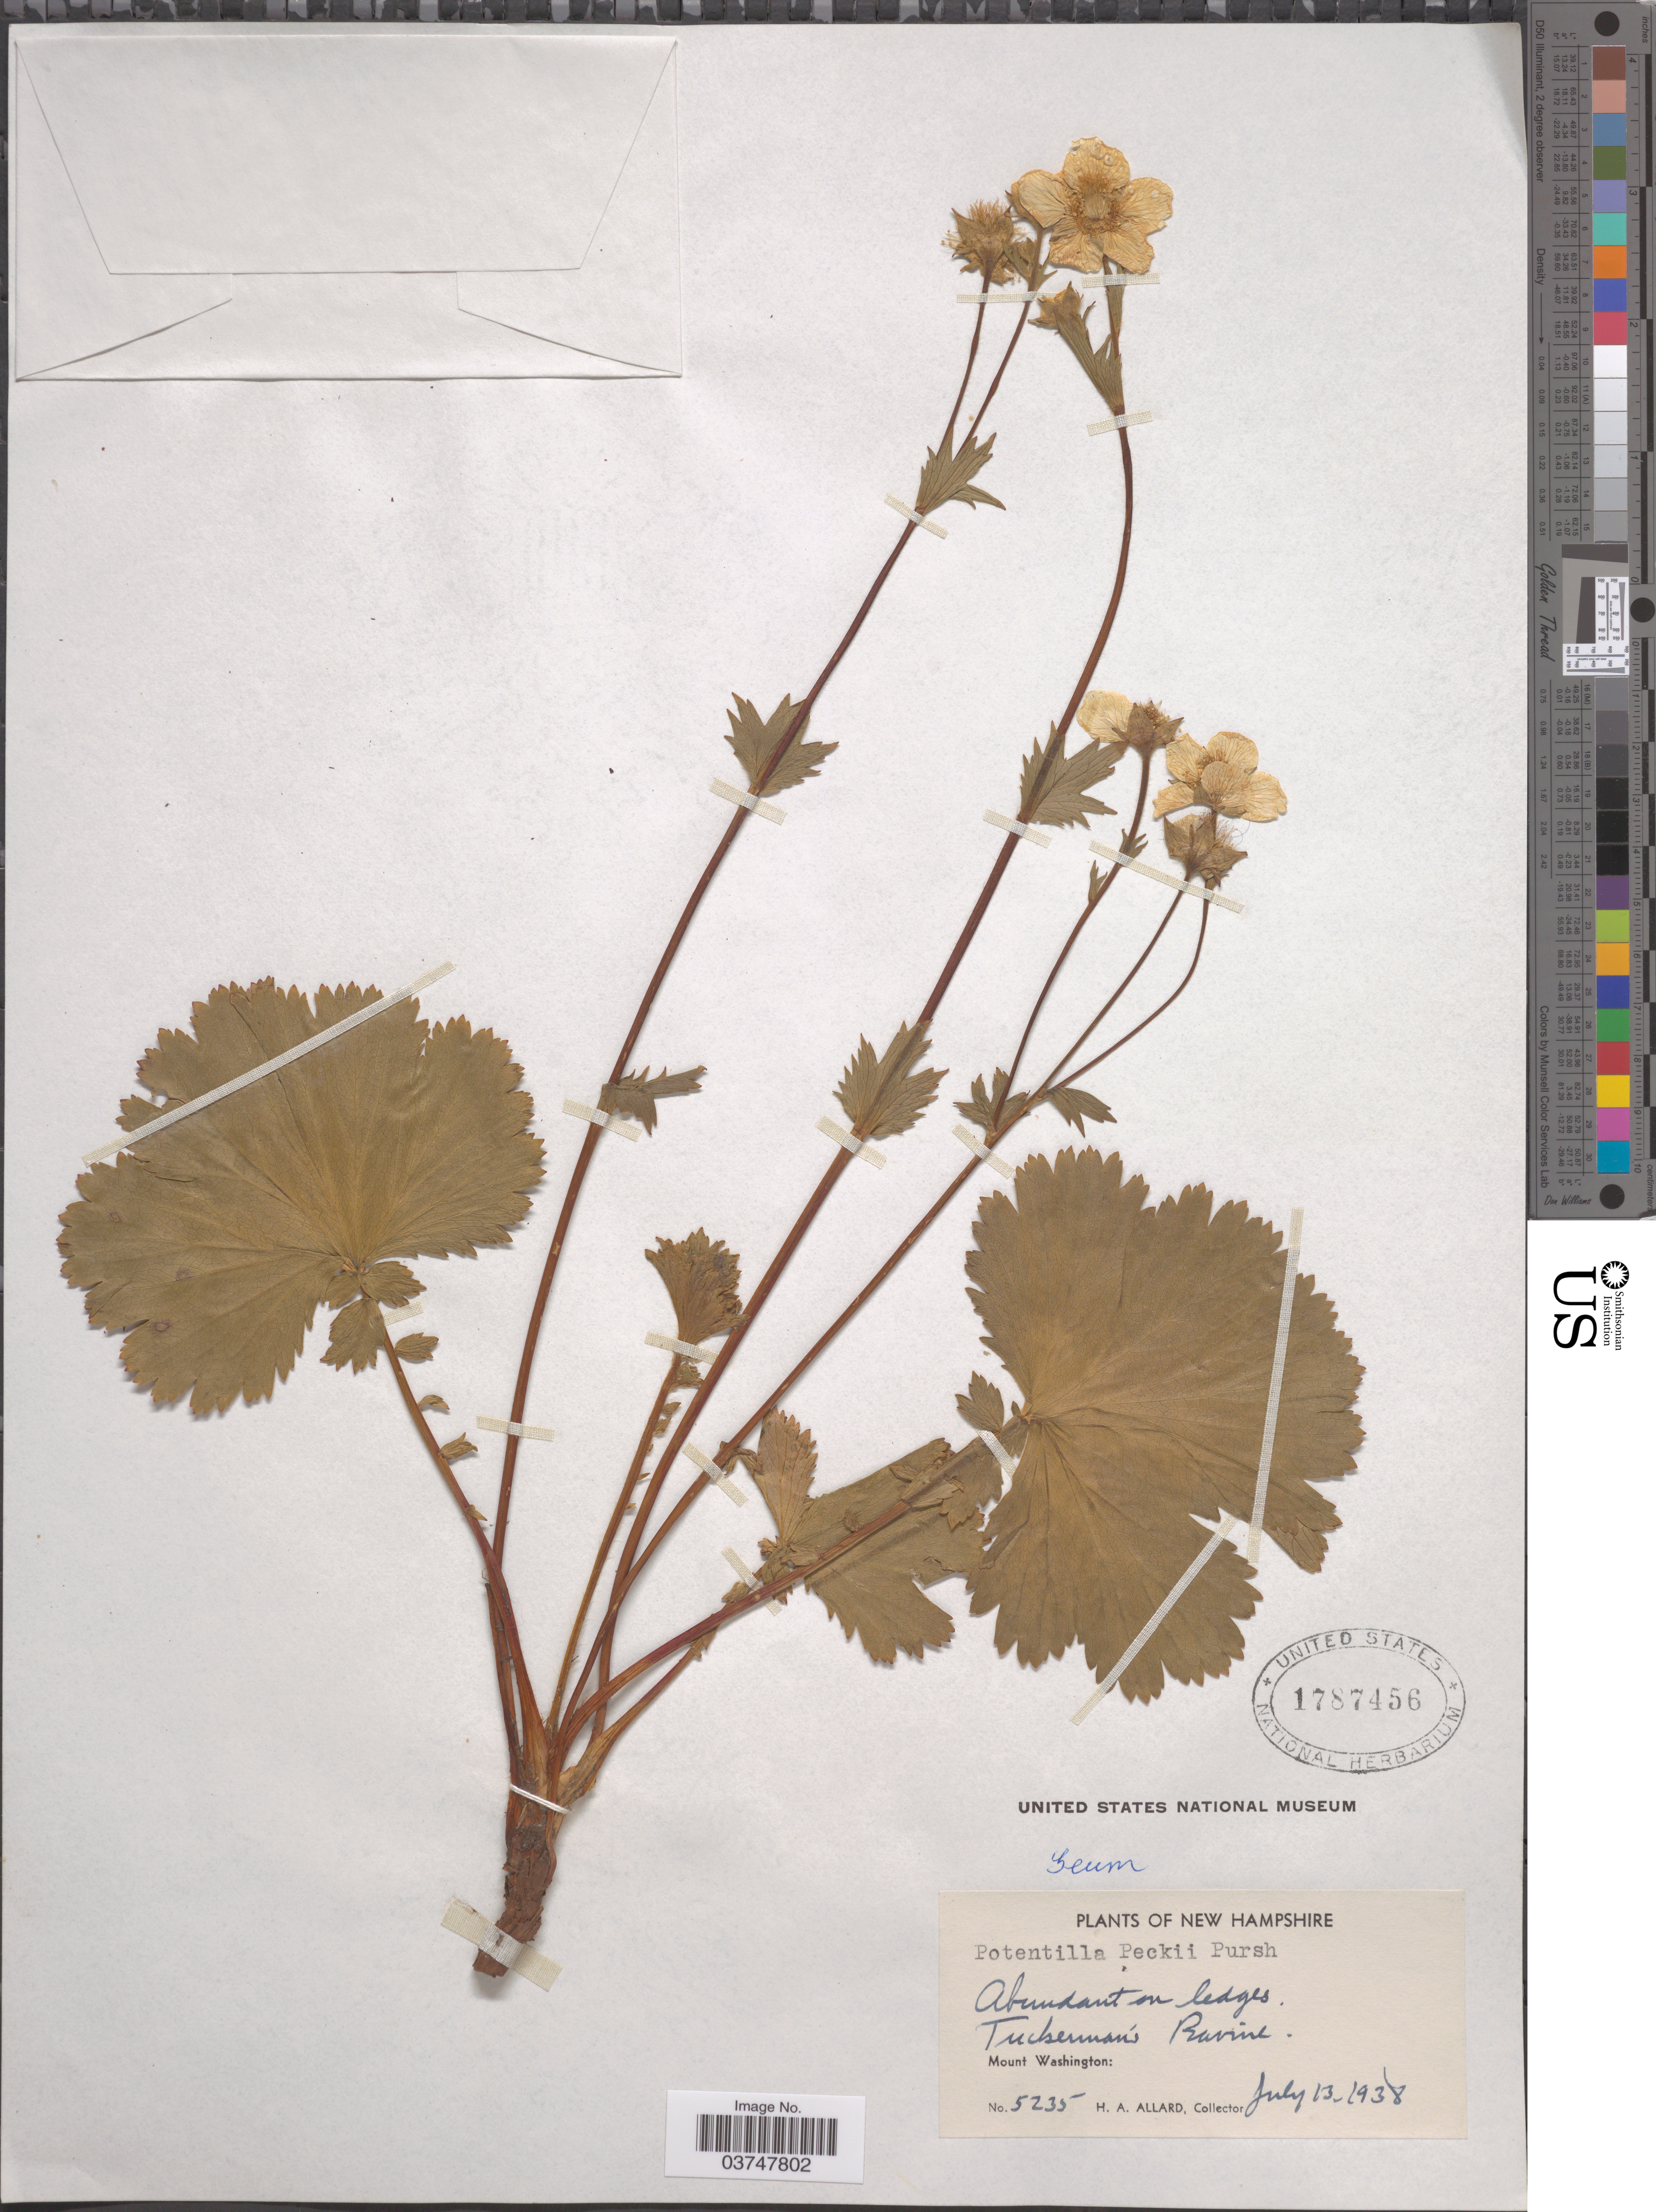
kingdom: Plantae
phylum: Tracheophyta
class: Magnoliopsida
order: Rosales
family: Rosaceae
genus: Geum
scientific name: Geum peckii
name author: Pursh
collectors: H. A. Allard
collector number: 5235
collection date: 1938-07-13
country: United States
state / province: New Hampshire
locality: Tuckerman's Ravine. Mount Washington.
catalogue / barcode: US 1787456